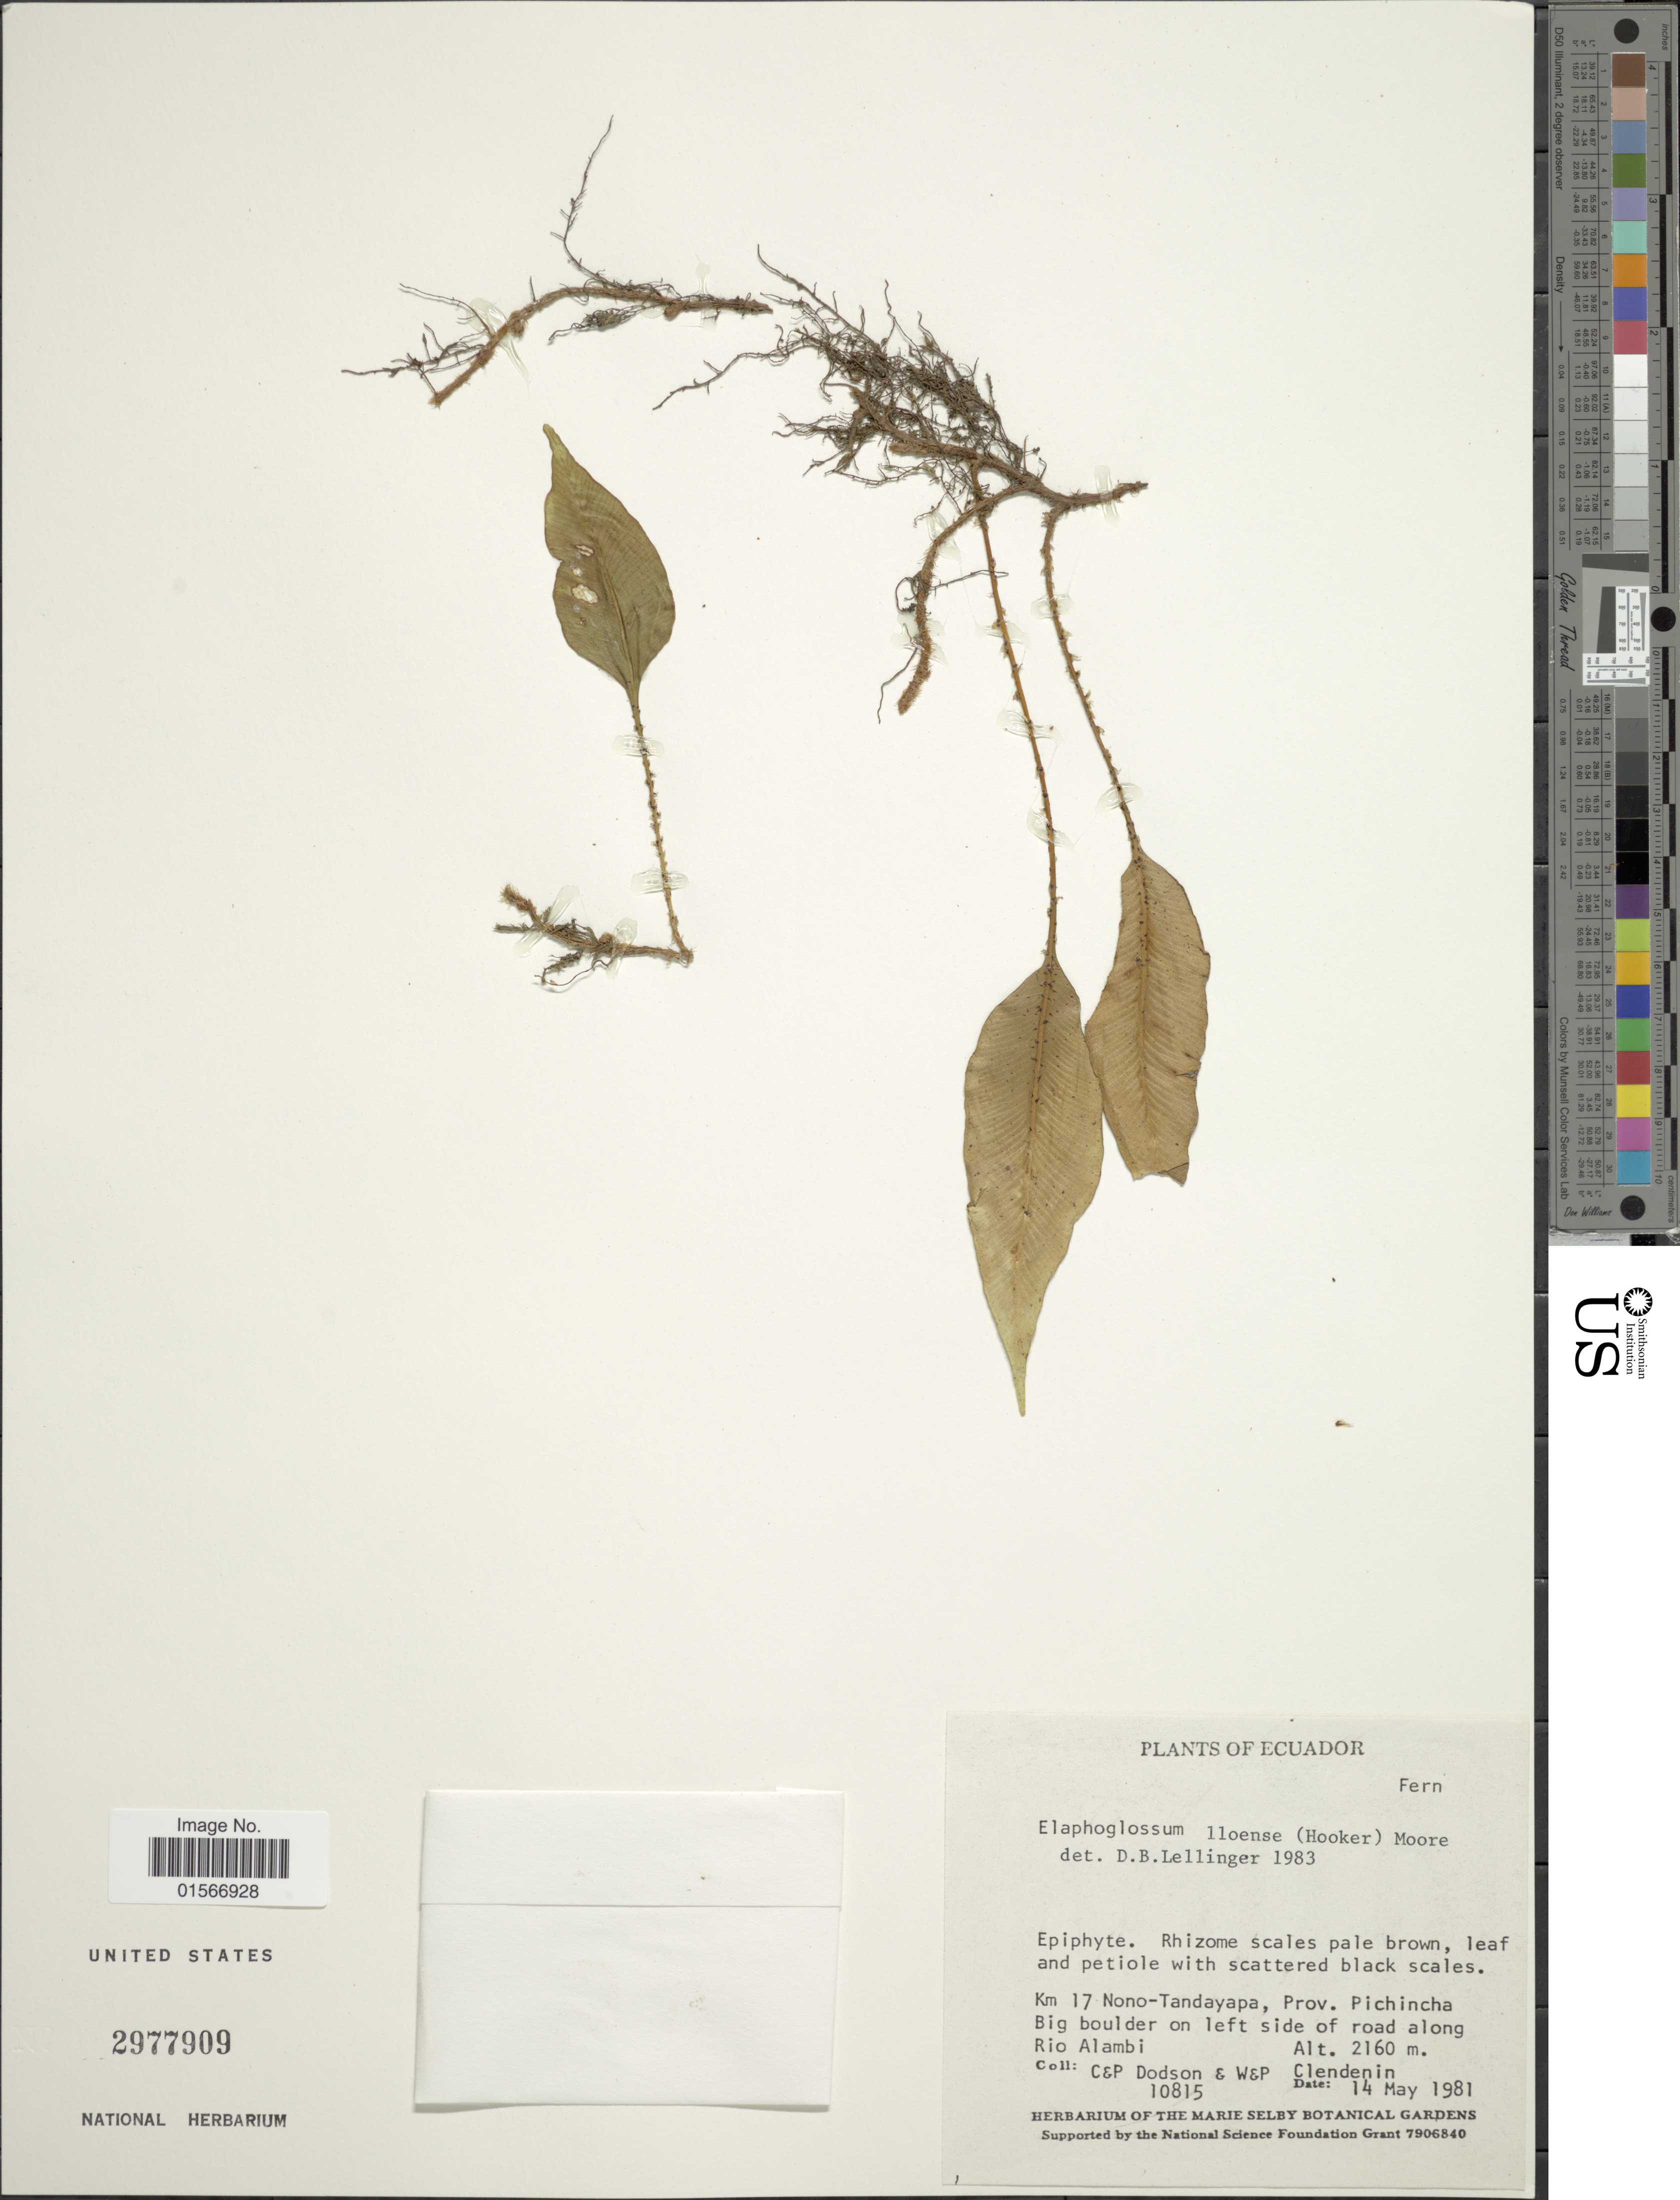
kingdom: Plantae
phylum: Tracheophyta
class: Polypodiopsida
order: Polypodiales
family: Dryopteridaceae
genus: Elaphoglossum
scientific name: Elaphoglossum lloense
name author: (Hook.) T. Moore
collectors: C. Dodson, P. M. Dodson, W. Clendenin & P. Clendenin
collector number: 10815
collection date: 1981-05-14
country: Ecuador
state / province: Pichincha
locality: Km 17 Nono-Tandayapa, Big boulder on left side of roaf along Rio Alambi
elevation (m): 2160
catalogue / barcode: US 2977909